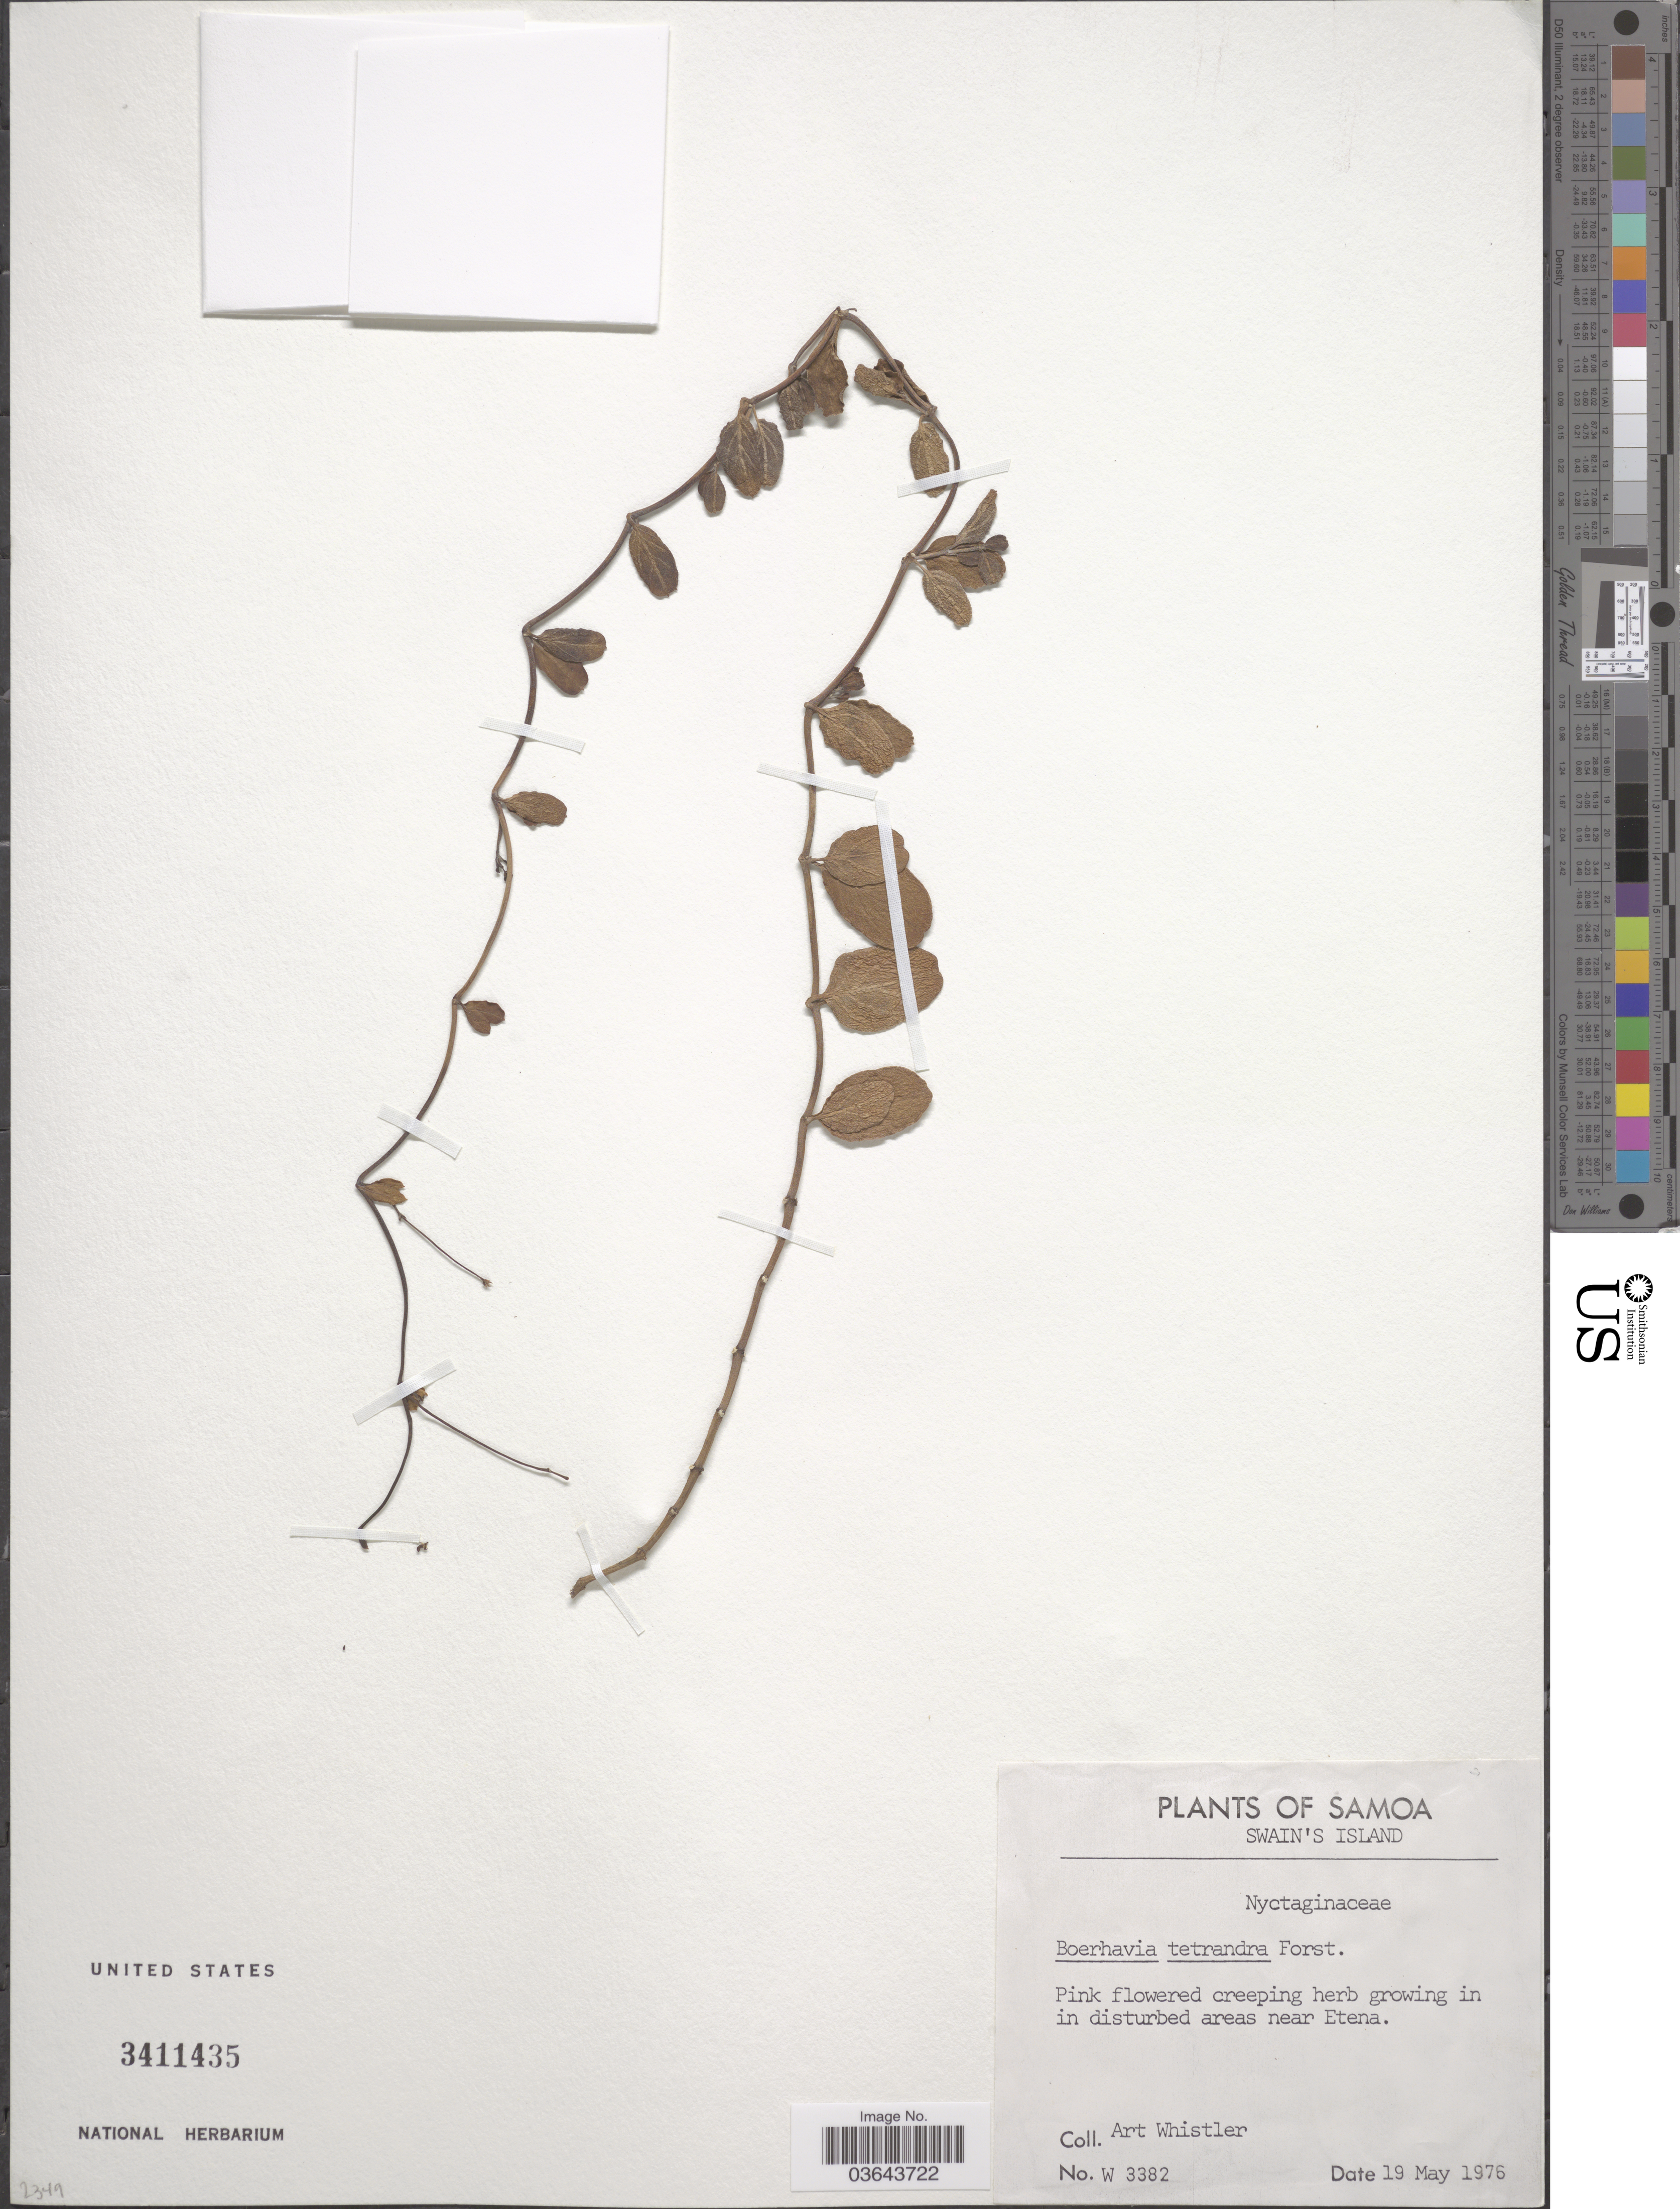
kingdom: Plantae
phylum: Tracheophyta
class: Magnoliopsida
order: Caryophyllales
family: Nyctaginaceae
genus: Boerhavia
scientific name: Boerhavia tetrandra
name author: G. Forst.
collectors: A. Whistler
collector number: W3382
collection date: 1976-05-19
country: American Samoa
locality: Samoa. Swain's Island. In disturbed areas near Etena.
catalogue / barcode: US 3411435